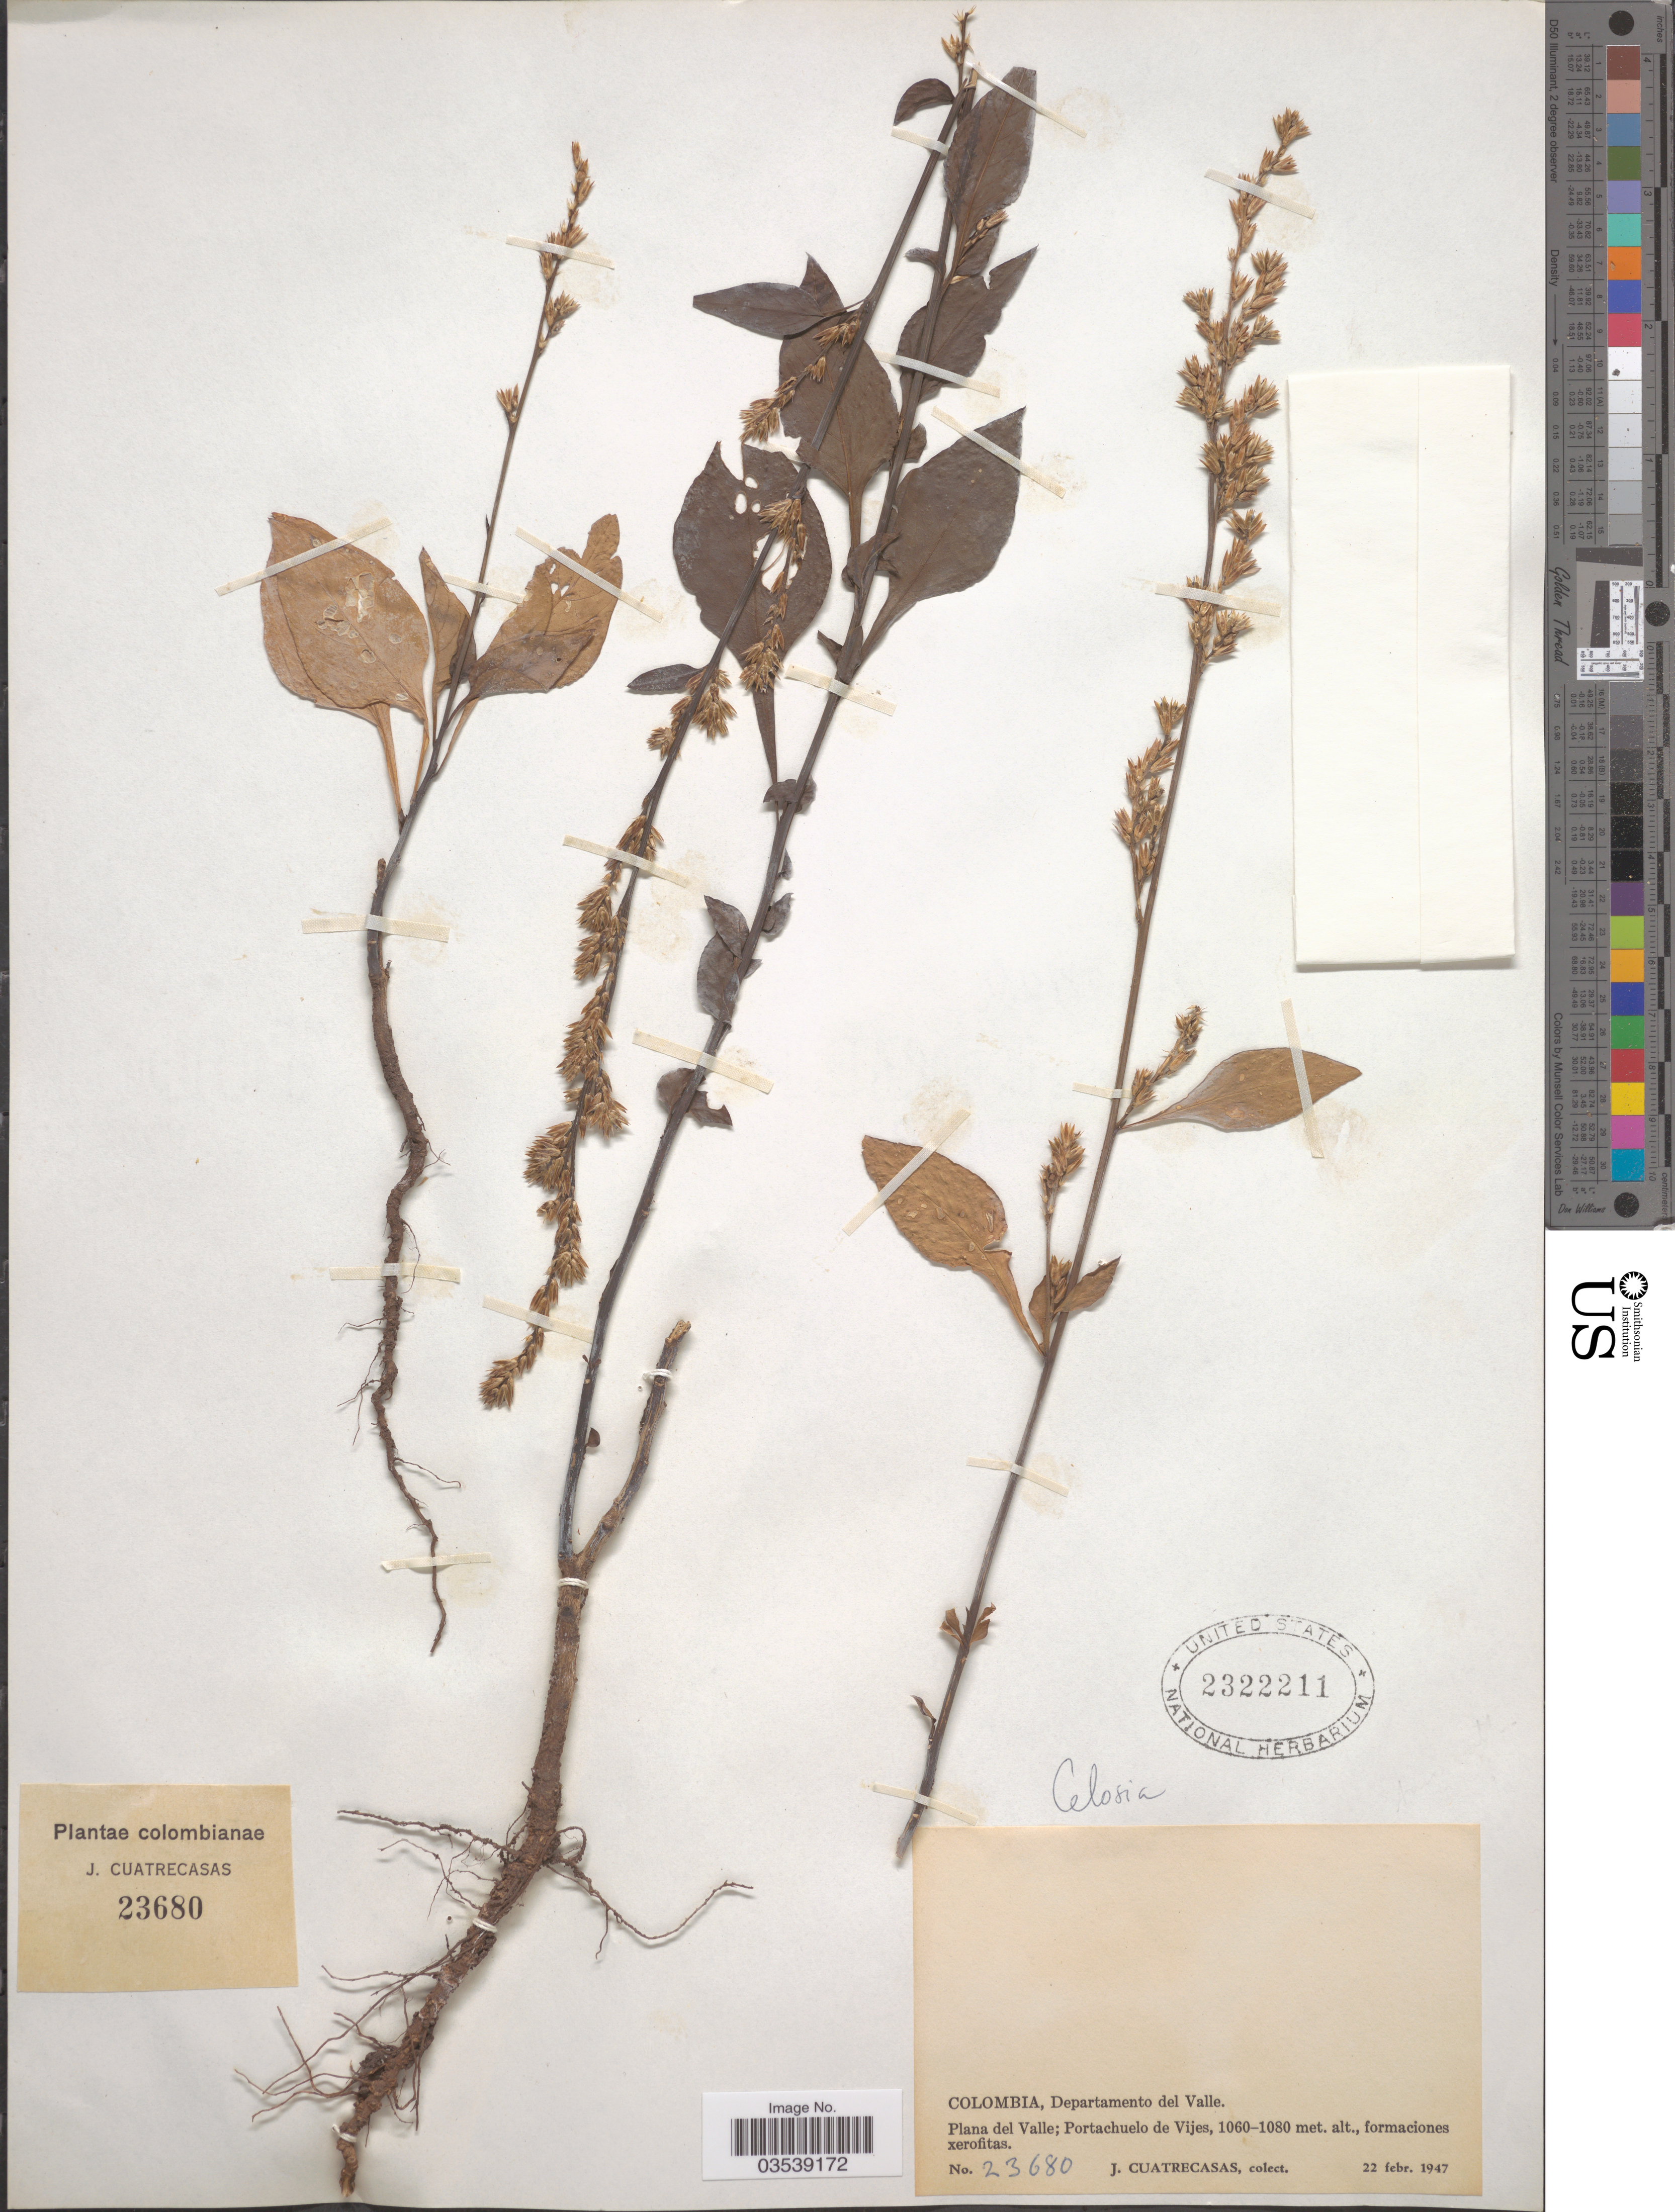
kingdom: Plantae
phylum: Tracheophyta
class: Magnoliopsida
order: Caryophyllales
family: Amaranthaceae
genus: Celosia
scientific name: Celosia sp.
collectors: J. Cuatrecasas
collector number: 23680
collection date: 1947-02-22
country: Colombia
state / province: Valle del Cauca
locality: Departamento del Valle. Plana del Valle; Portachuelo de Vijes.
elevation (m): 1060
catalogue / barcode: US 2322211